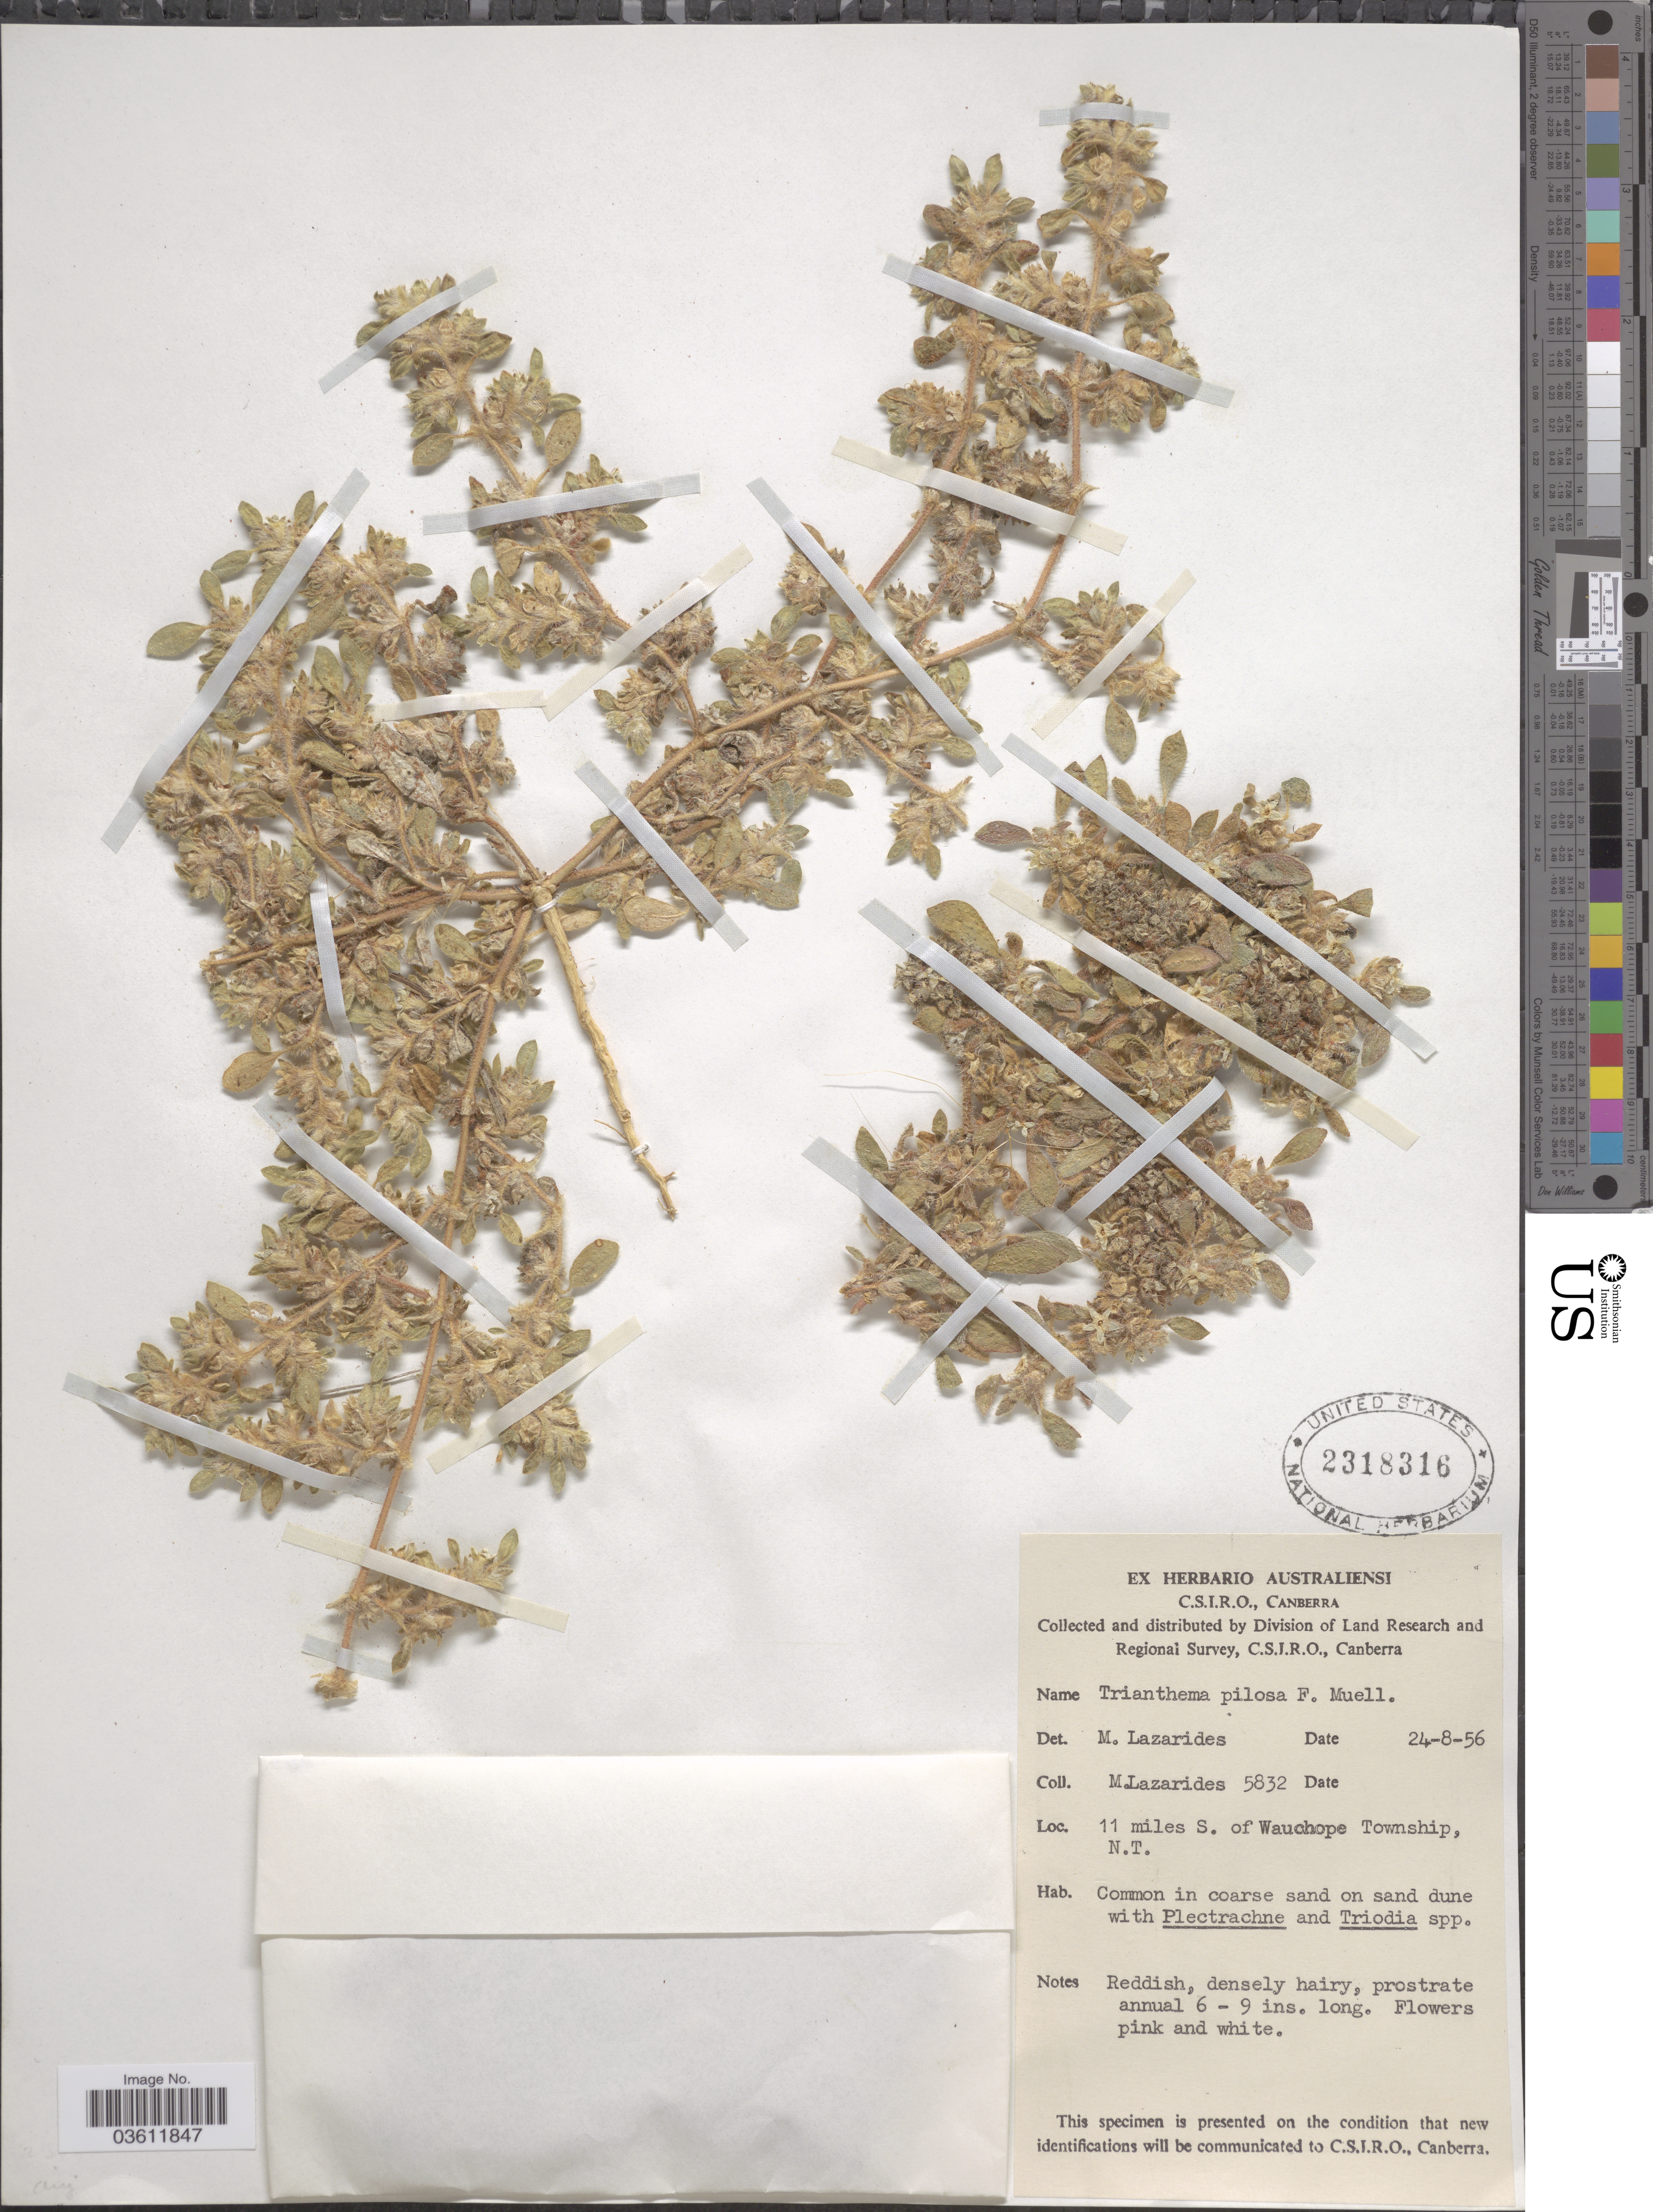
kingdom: Plantae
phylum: Tracheophyta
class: Magnoliopsida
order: Caryophyllales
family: Aizoaceae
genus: Trianthema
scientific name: Trianthema pilosum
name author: F. Muell.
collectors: M. Lazarides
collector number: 5832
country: Australia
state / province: Northern Territory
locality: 11 miles S. of Wauchope Township.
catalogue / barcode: US 2318316